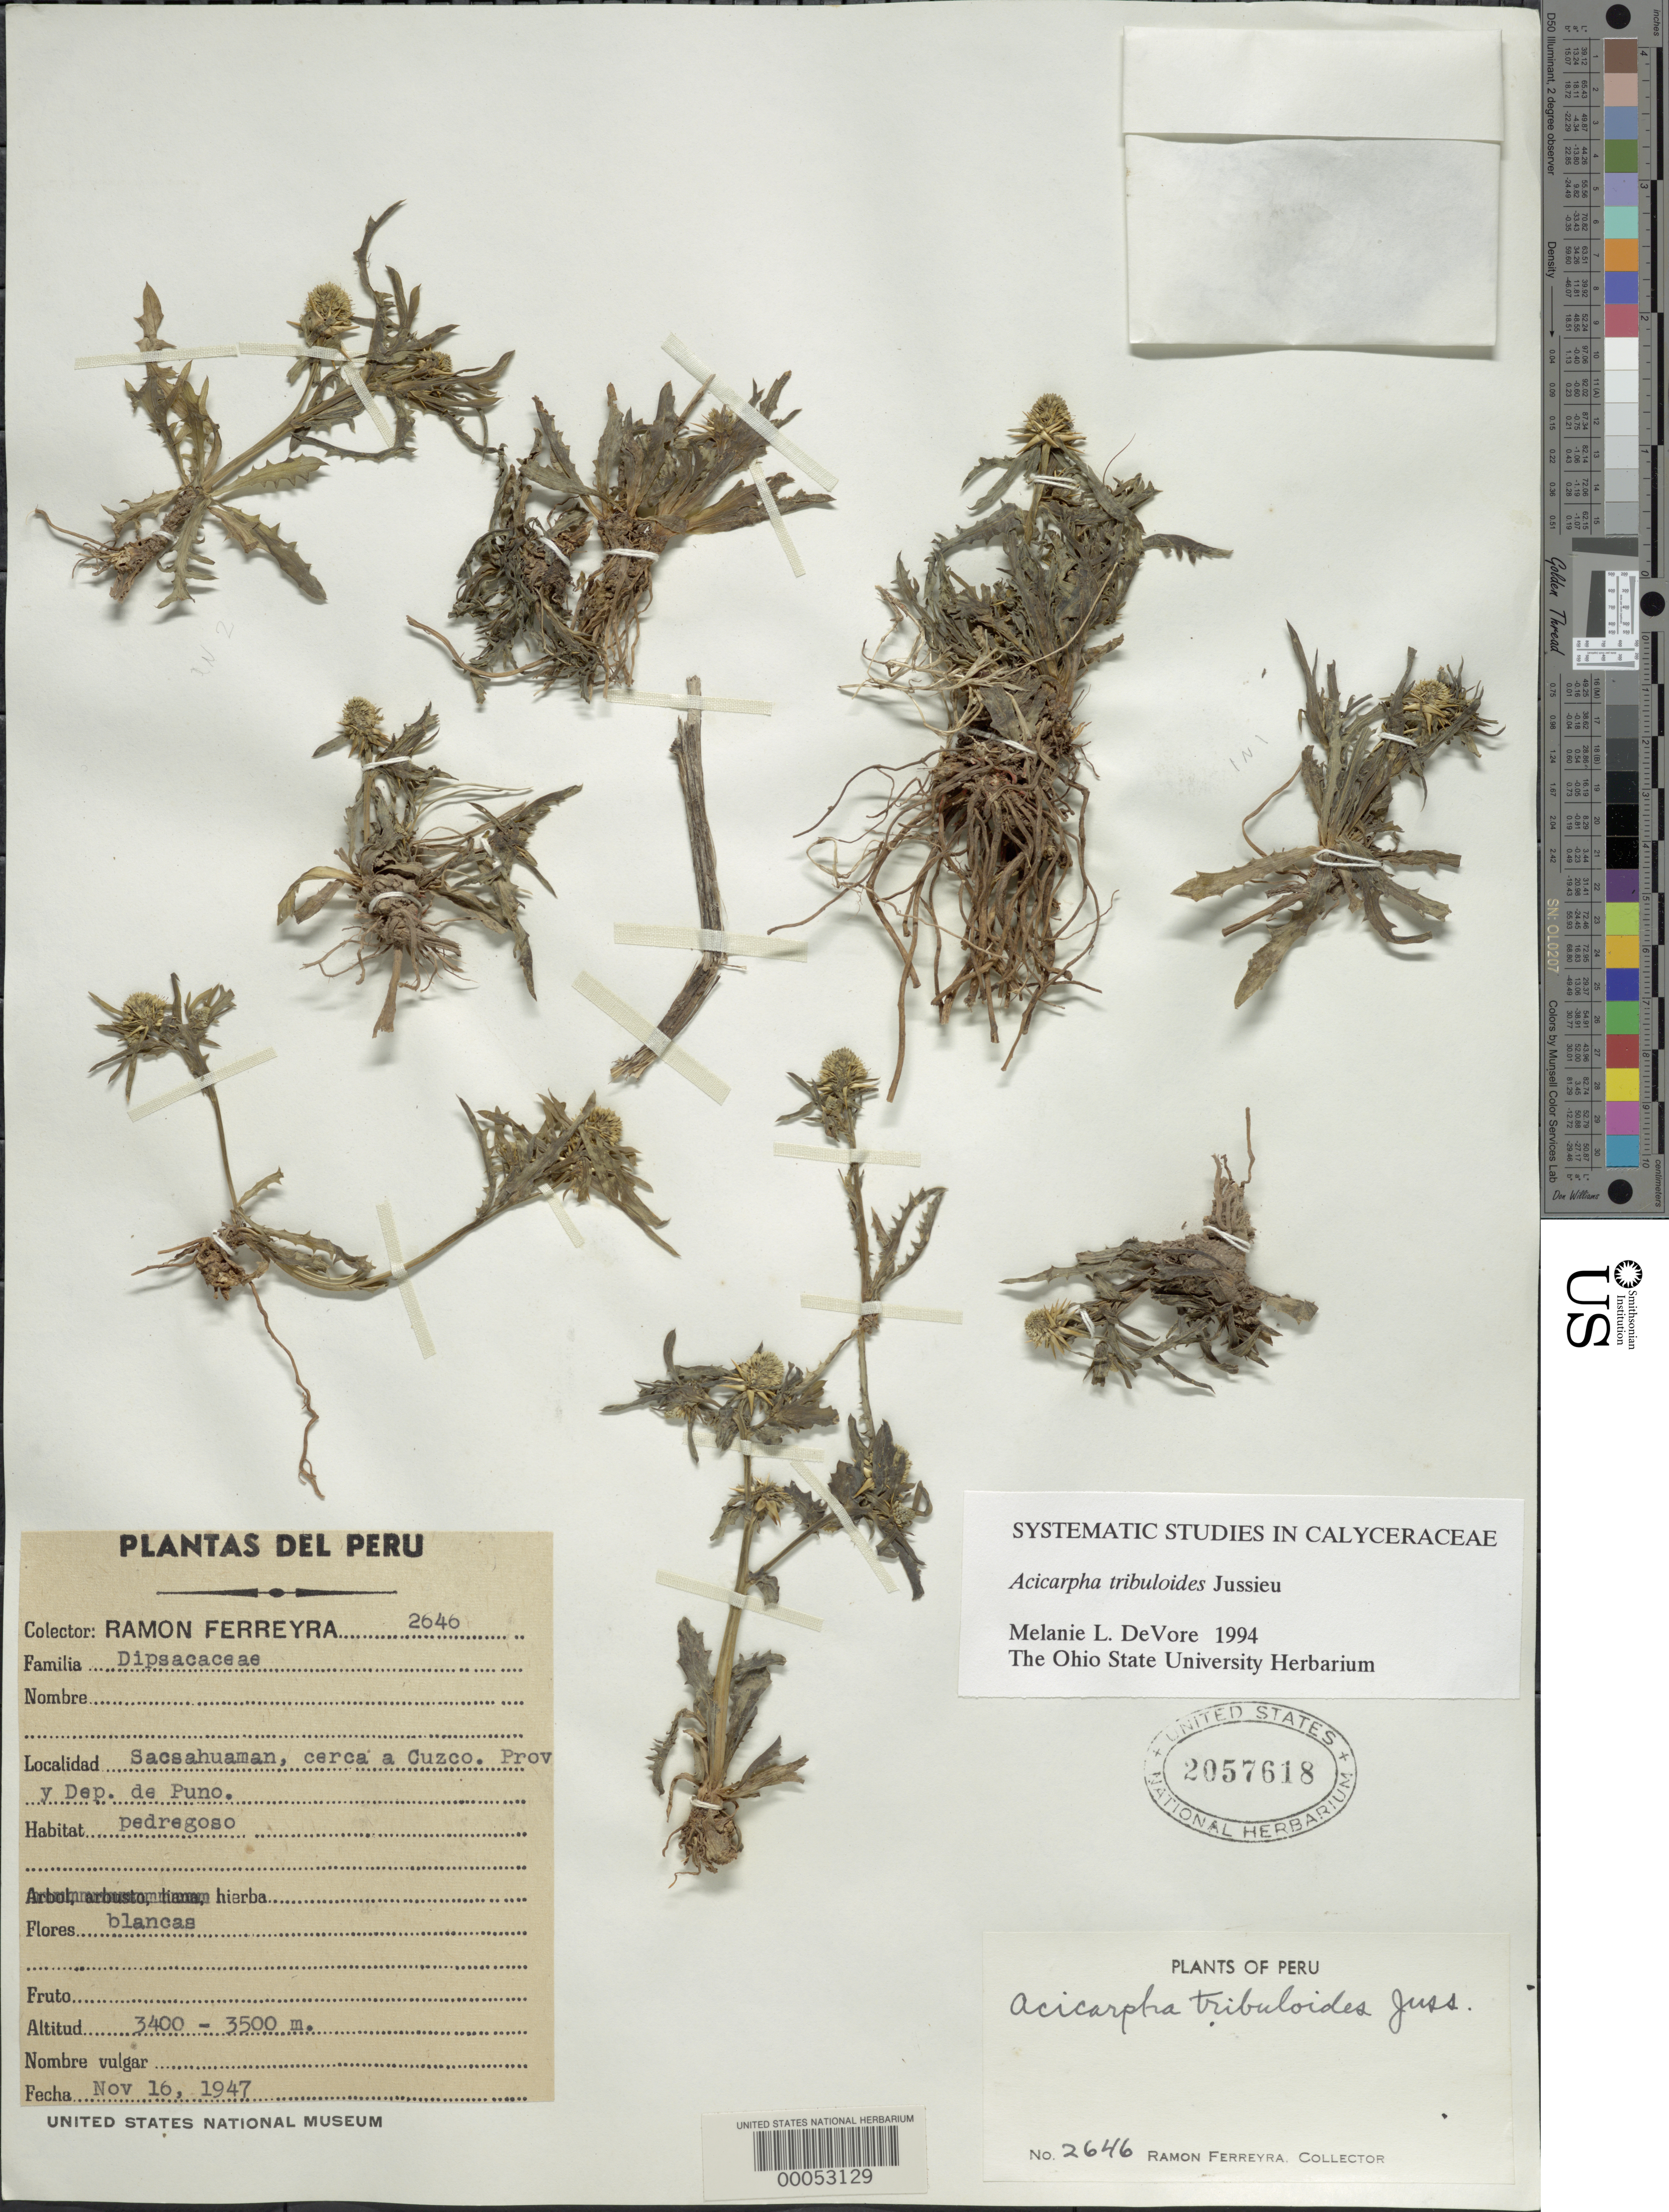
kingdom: Plantae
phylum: Tracheophyta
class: Magnoliopsida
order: Asterales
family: Calyceraceae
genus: Acicarpha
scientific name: Acicarpha tribuloides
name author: Juss.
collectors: R. A. Ferreyra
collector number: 2646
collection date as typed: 16 Nov 1947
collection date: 1947-11-16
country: Peru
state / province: Puno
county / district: Puno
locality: Sacsahuaman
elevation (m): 3400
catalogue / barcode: US 2057618